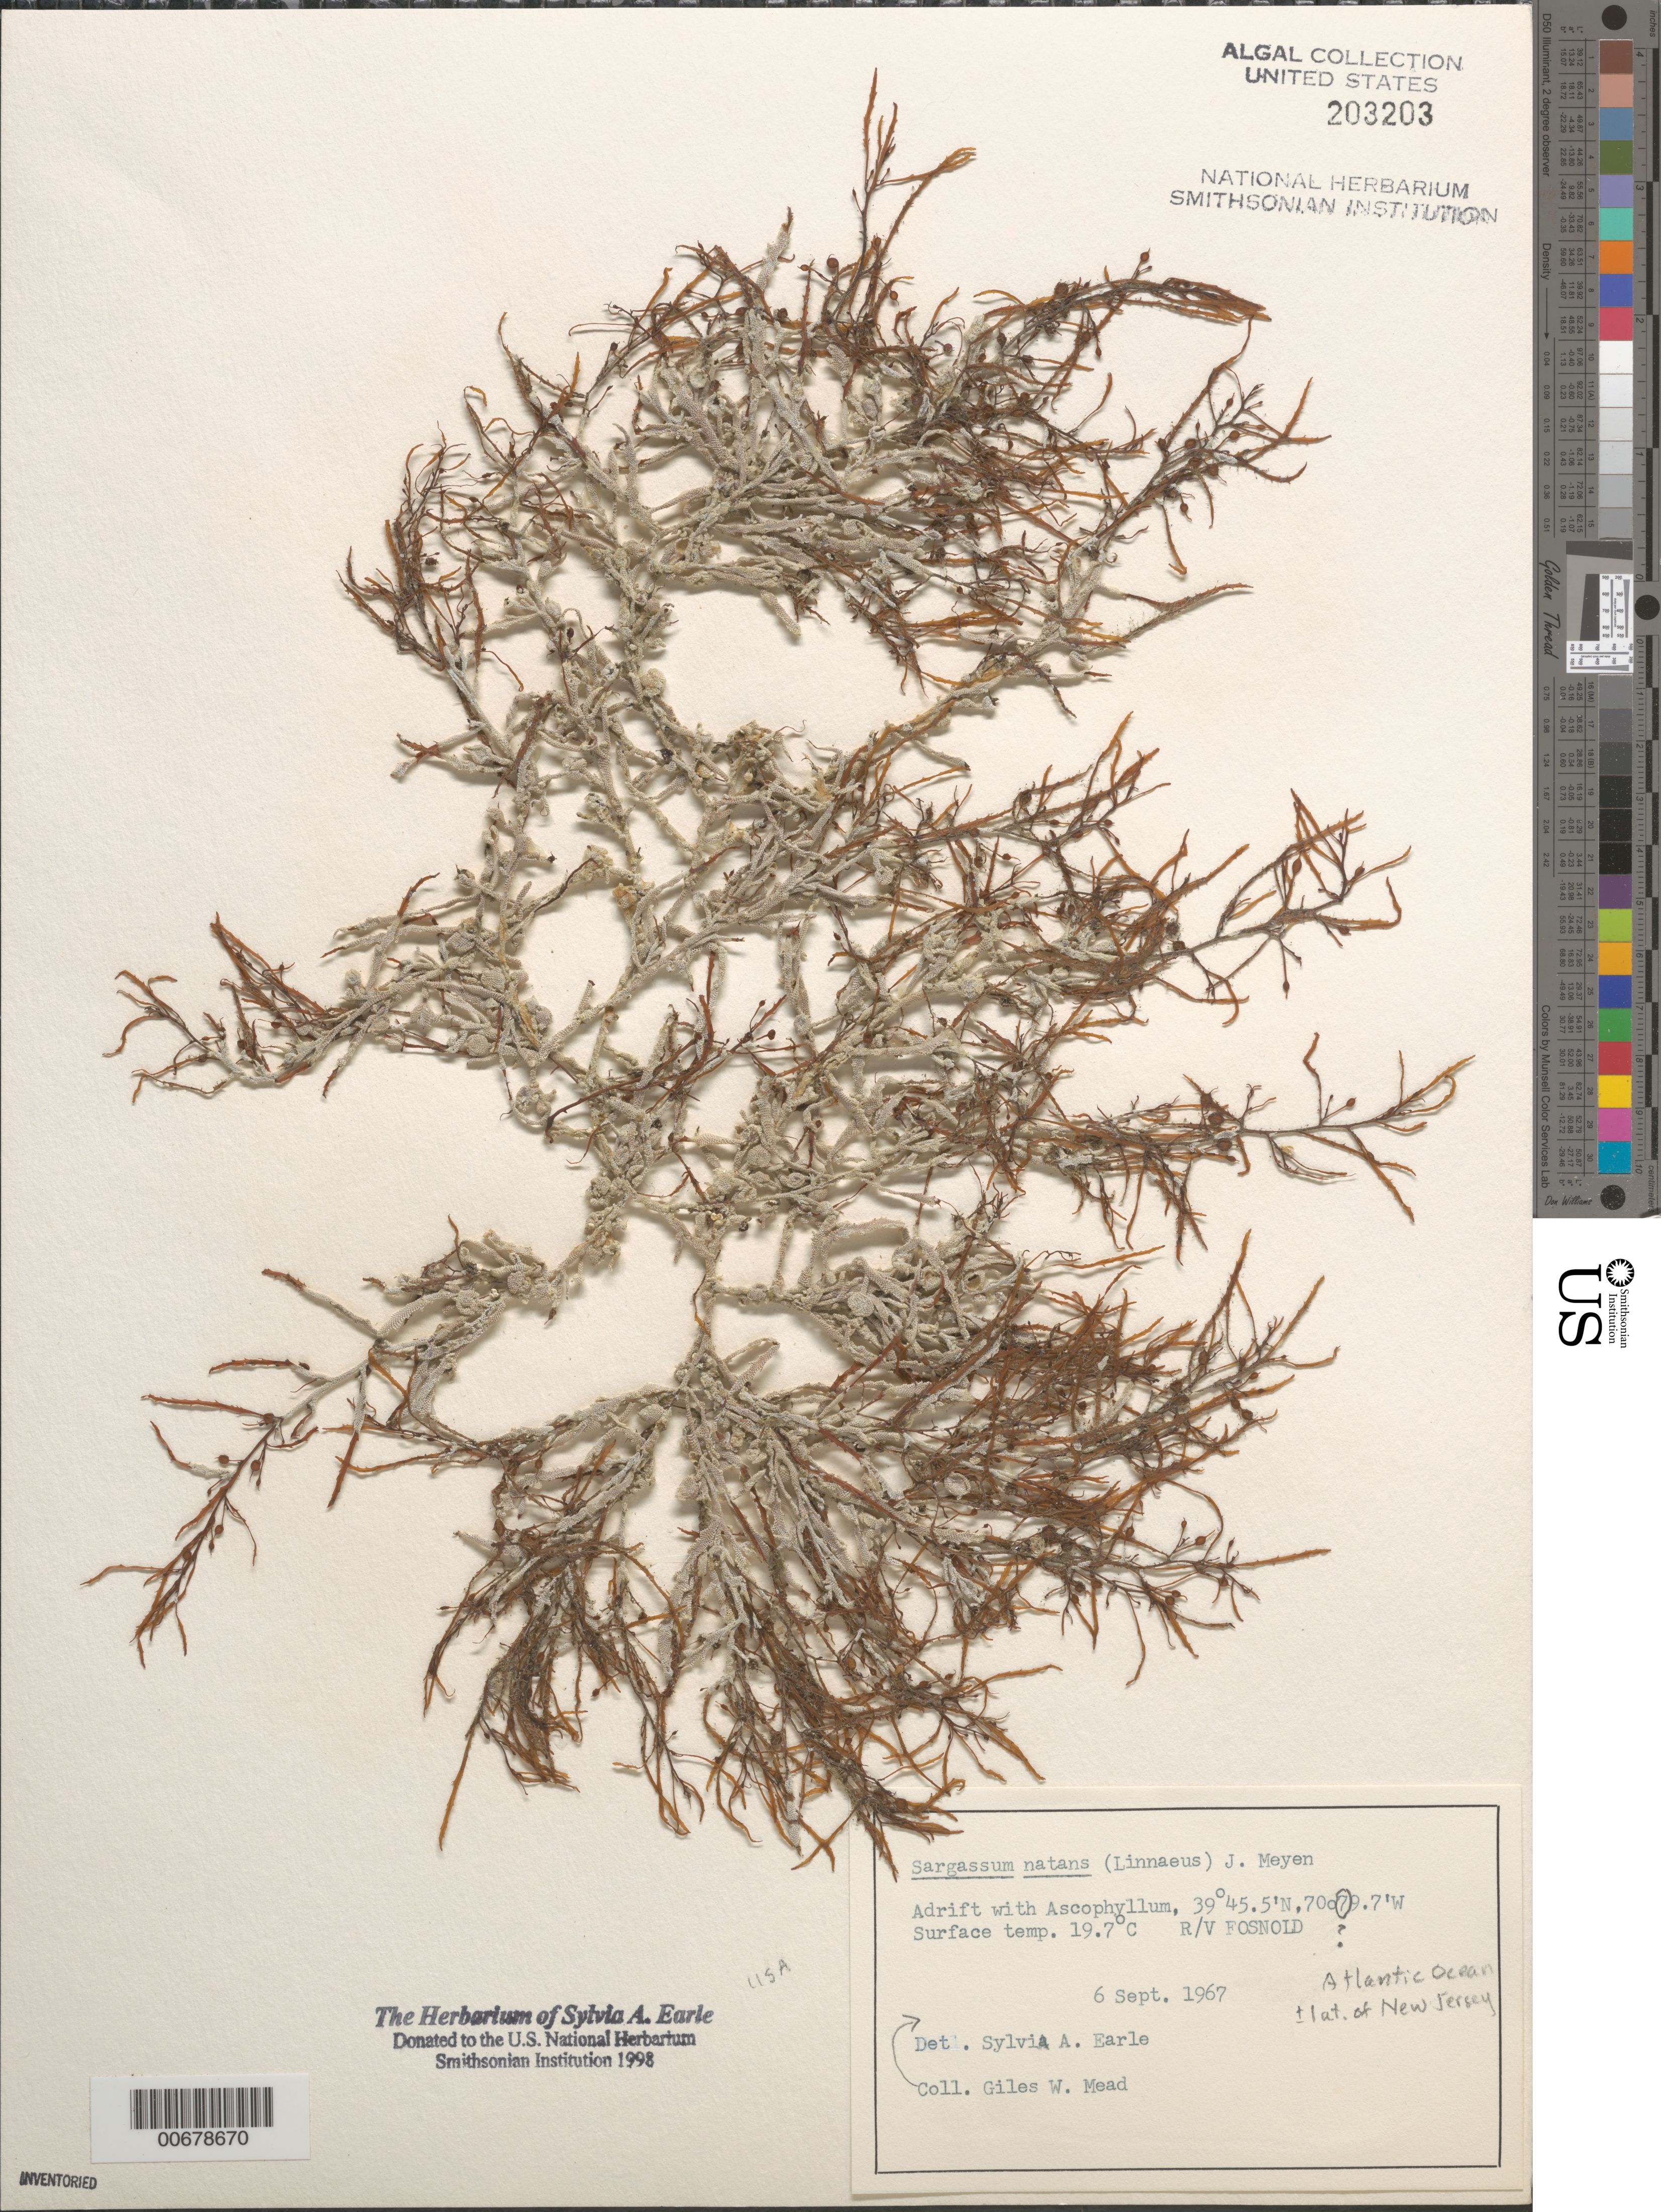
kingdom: Chromista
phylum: Ochrophyta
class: Phaeophyceae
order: Fucales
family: Sargassaceae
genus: Sargassum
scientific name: Sargassum natans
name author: (L.) Gaillon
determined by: Earle, S. A.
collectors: G. W. Mead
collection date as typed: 06 Sep 1967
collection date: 1967-09-06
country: United States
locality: Atlantic Ocean ca. off New Jersey coast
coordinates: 39 45.5' N, 70 79.7' W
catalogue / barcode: US 203203